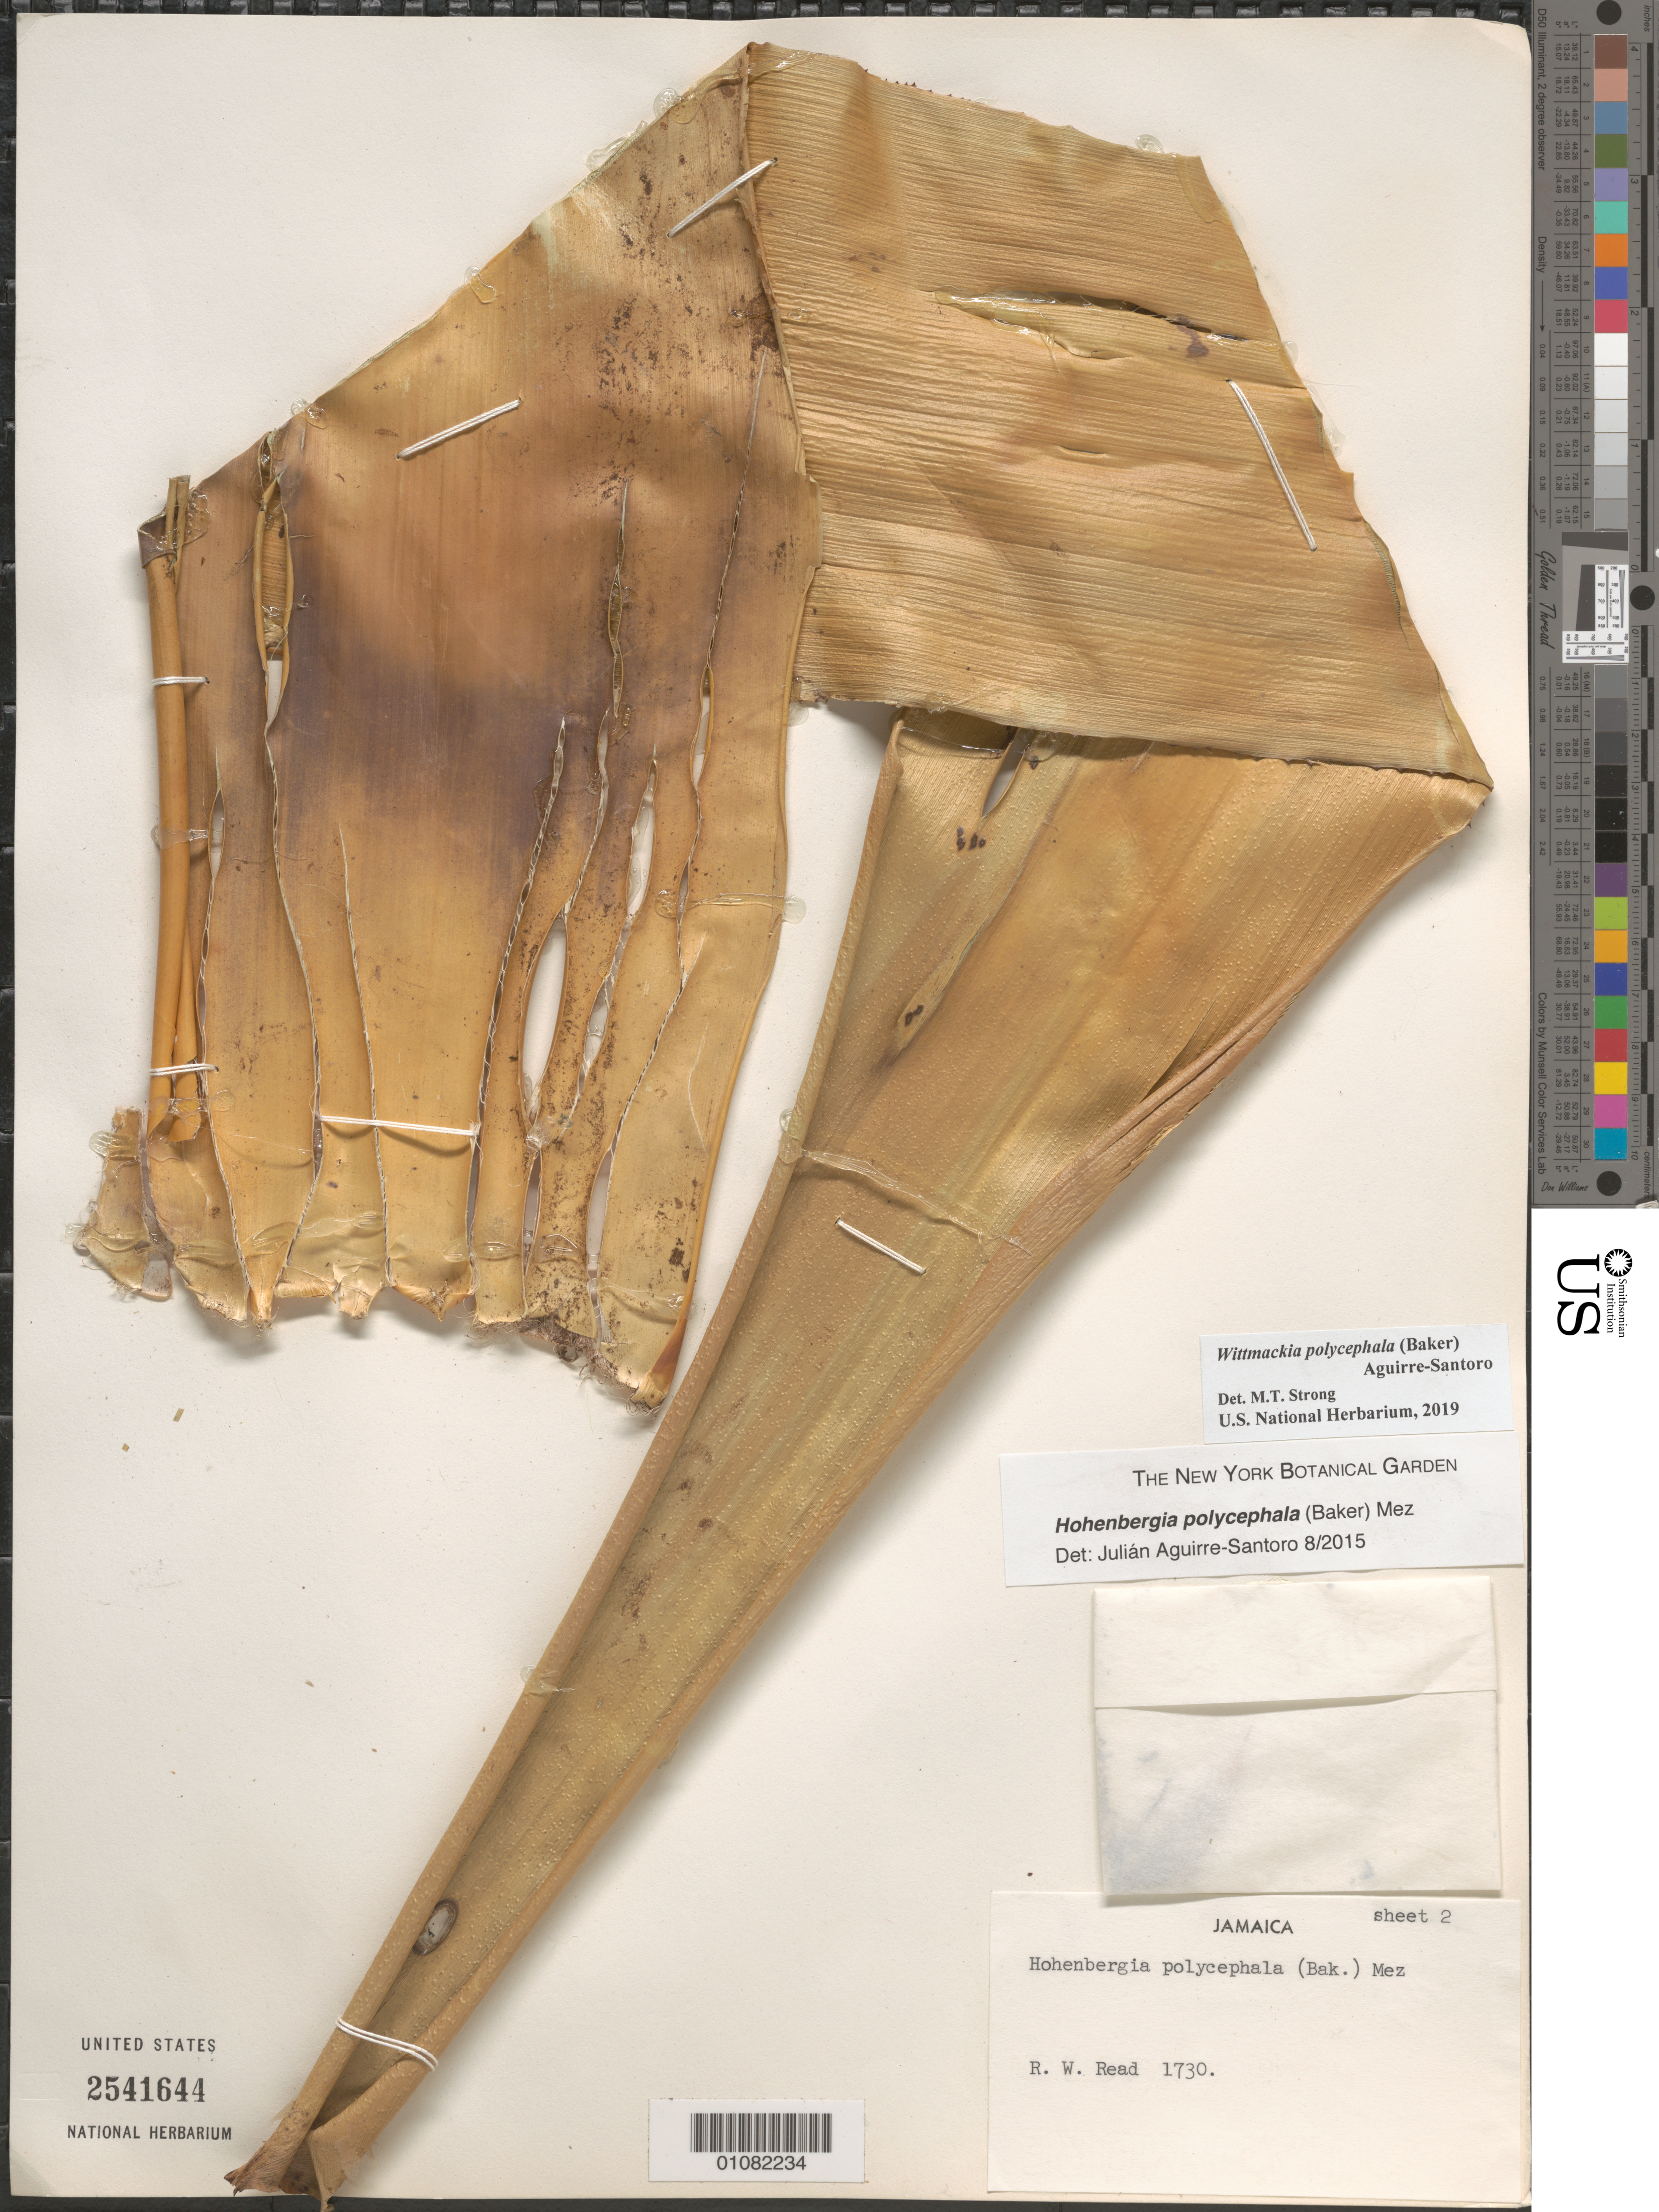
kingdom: Plantae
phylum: Tracheophyta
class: Liliopsida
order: Poales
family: Bromeliaceae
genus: Wittmackia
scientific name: Wittmackia polycephela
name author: (Baker) Aguirre-Santoro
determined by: Strong, Mark T., (BOT), Smithsonian Institution - National Museum of Natural History (UNITED STATES)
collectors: R. W. Read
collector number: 1730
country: Jamaica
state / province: Trelawny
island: Jamaica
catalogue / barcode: US 2541644